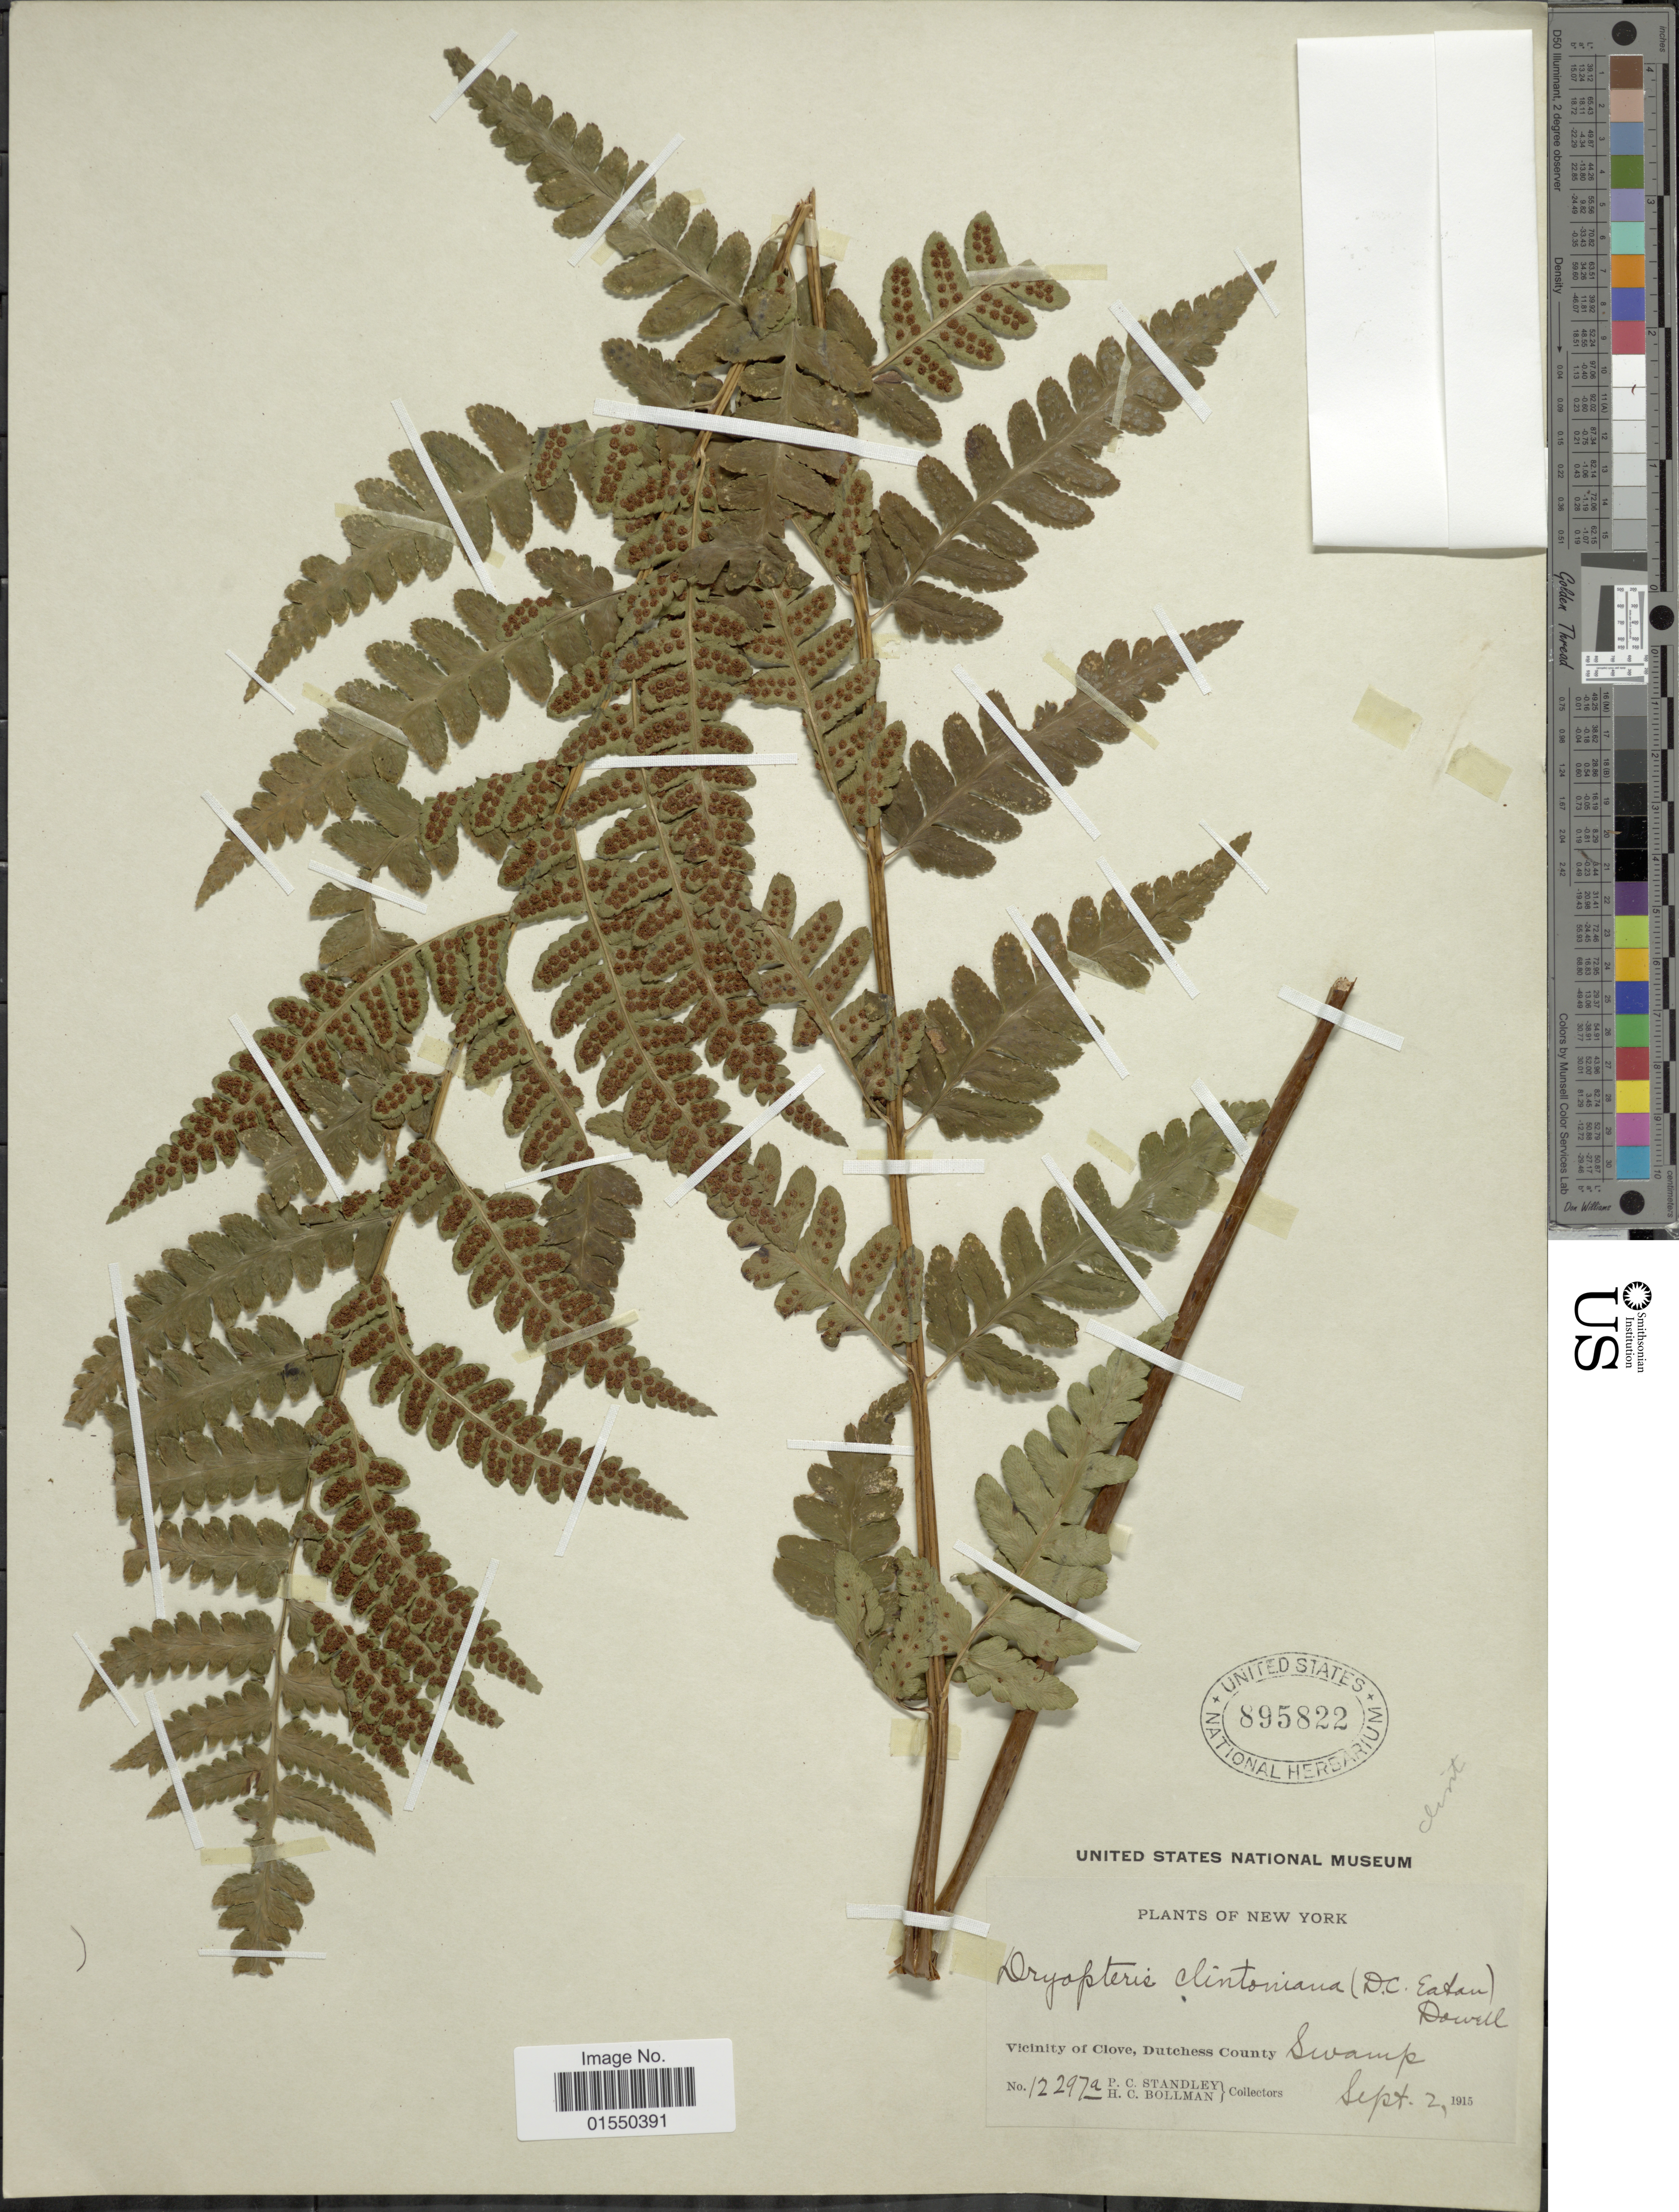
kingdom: Plantae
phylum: Tracheophyta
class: Polypodiopsida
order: Polypodiales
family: Dryopteridaceae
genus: Dryopteris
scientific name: Dryopteris clintoniana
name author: (D.C. Eaton) Dowell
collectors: P. C. Standley & H. C. Bollman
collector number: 12297a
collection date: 1915-09-02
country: United States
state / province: New York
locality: Vicinity of Clove, Dutchess County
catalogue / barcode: US 895822